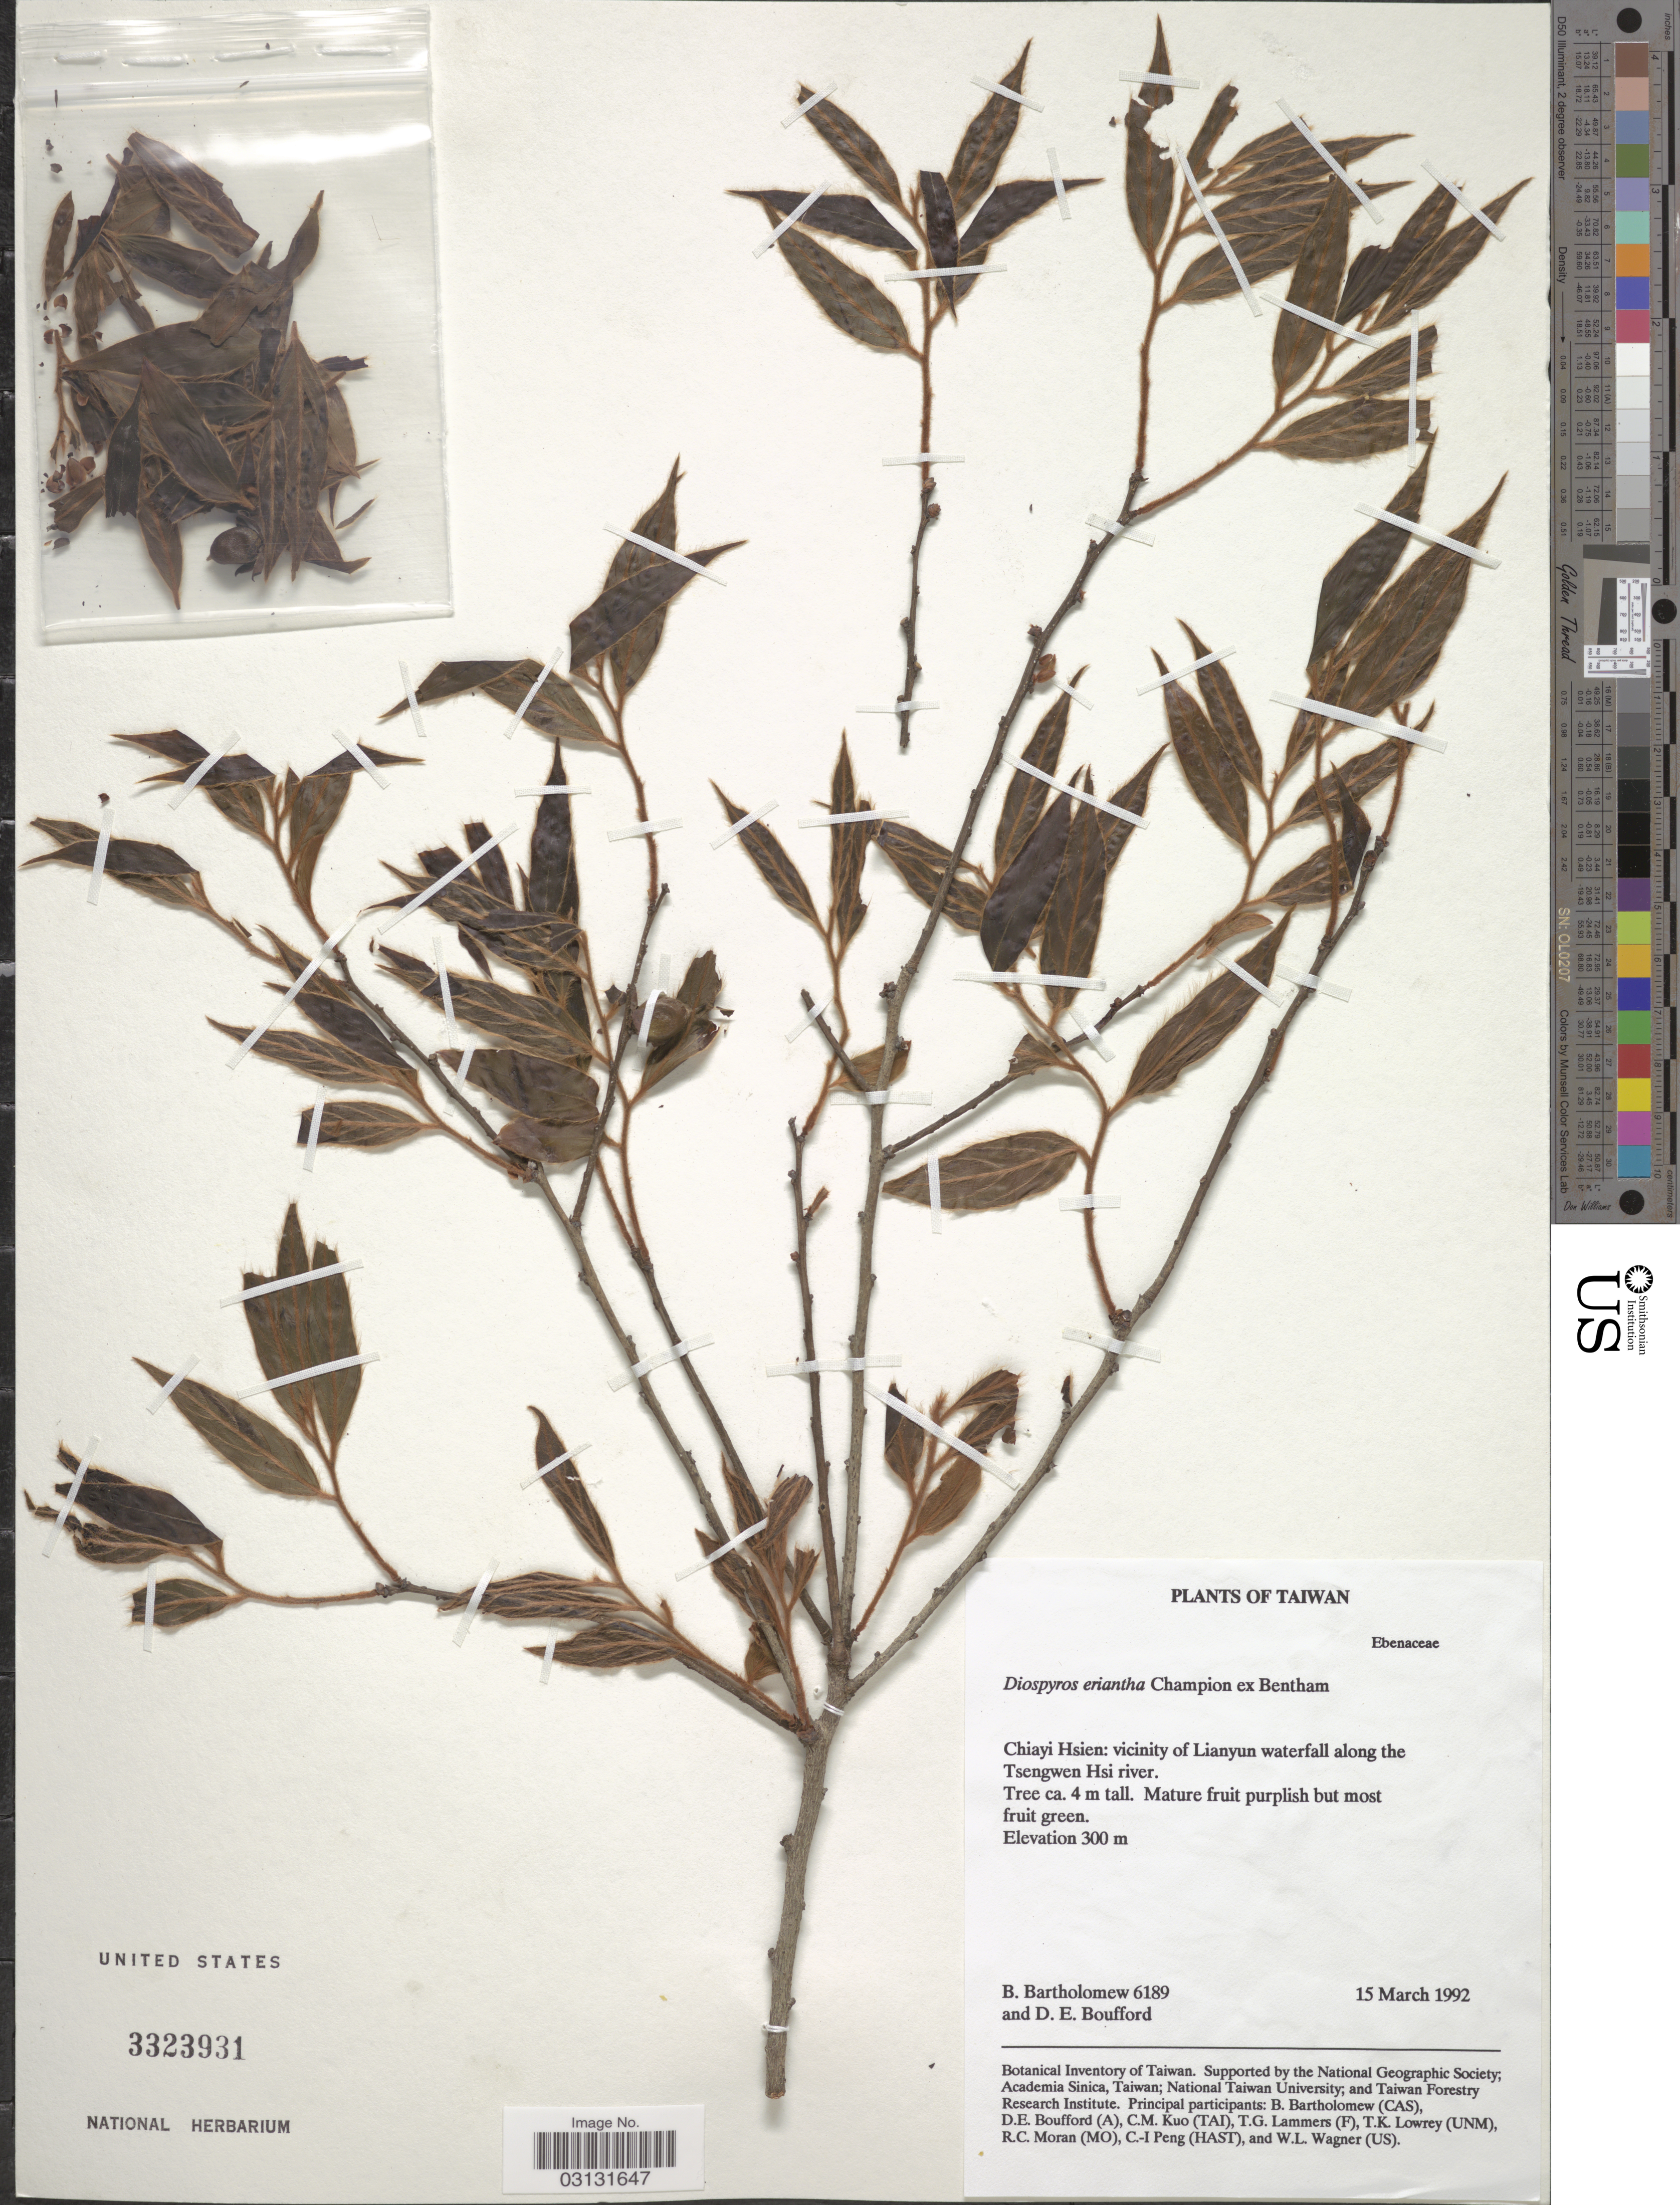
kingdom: Plantae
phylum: Tracheophyta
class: Magnoliopsida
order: Ericales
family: Ebenaceae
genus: Diospyros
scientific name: Diospyros eriantha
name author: Champ. ex Benth.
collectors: B. Bartholomew & D. E. Boufford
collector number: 6189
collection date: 1992-03-15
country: Taiwan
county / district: Chiayi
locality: Chiayi Hsien: vicinity of Lianyun waterfall along the Tsengwen Hsi river.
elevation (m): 300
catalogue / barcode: US 3323931